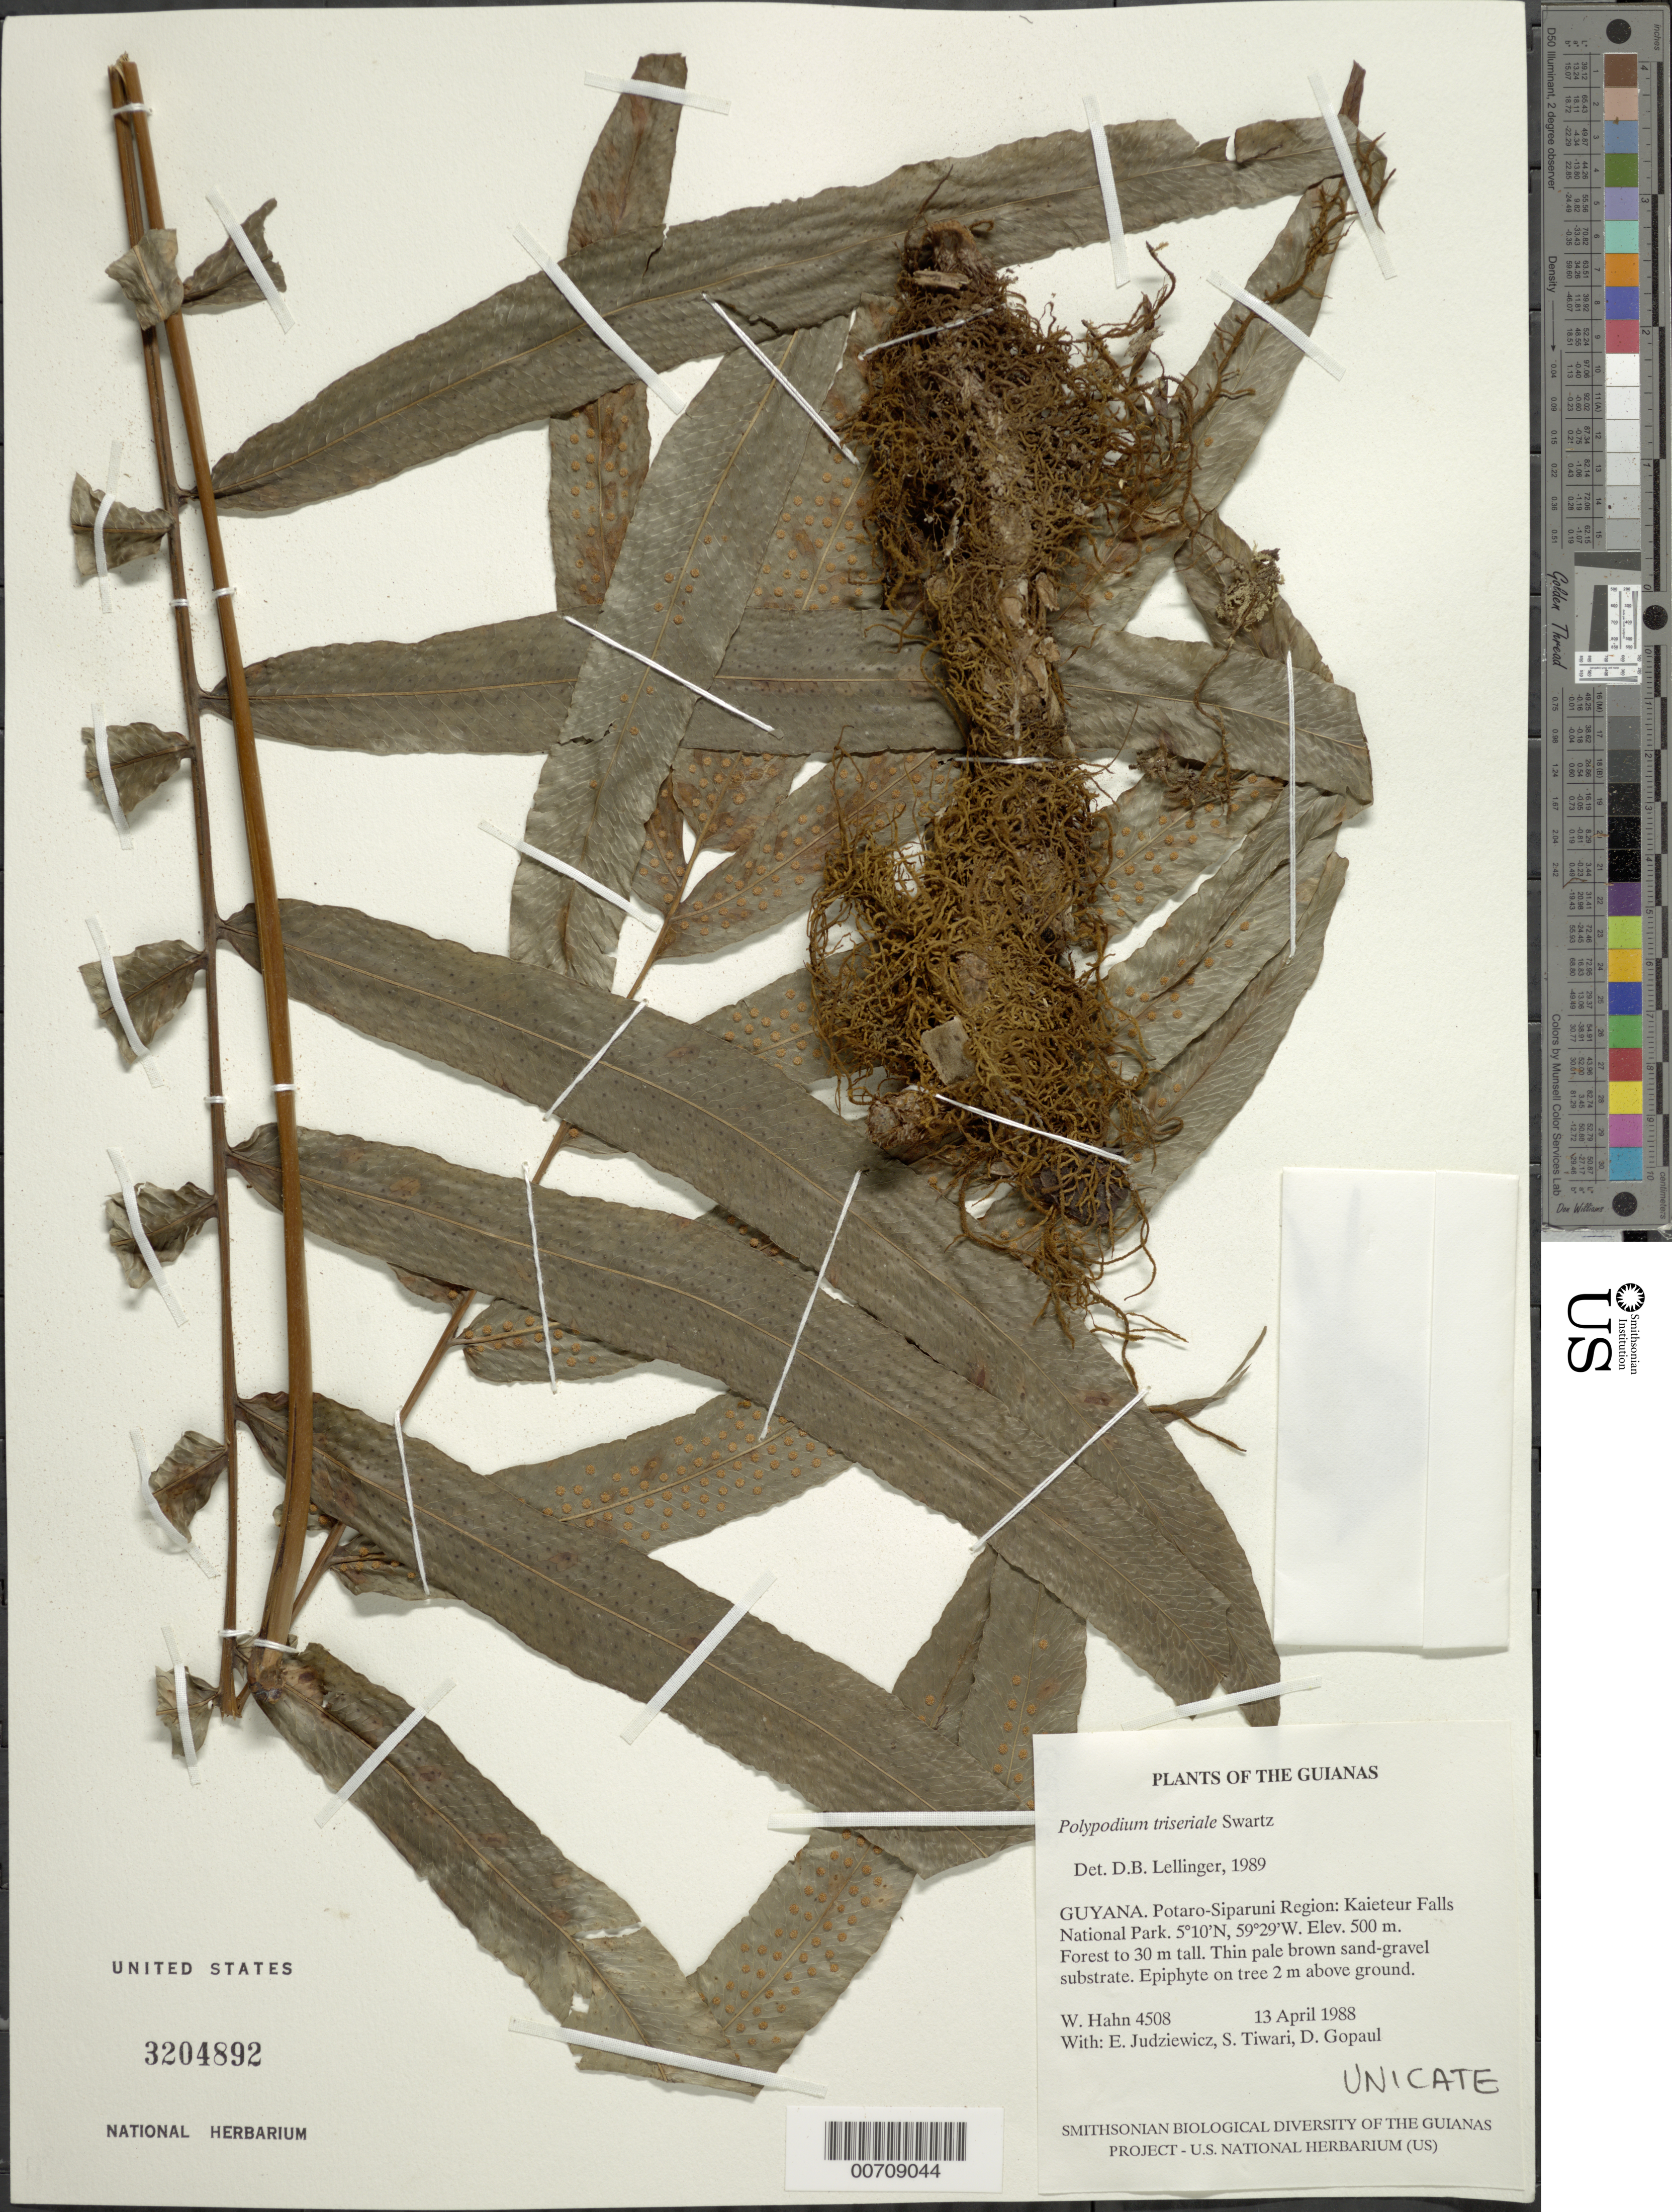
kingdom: Plantae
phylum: Tracheophyta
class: Polypodiopsida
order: Polypodiales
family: Polypodiaceae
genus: Serpocaulon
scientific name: Serpocaulon triseriale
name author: (Sw.) A.R. Sm.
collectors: W. Hahn, E. J. Judziewicz, S. Tiwari & D. Gopaul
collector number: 4508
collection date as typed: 13 April 1988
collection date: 1988-04-13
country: Guyana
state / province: Potaro-Siparuni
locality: Kaieteur Falls National Park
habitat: Forest to 30 m tall. Thin pale brown sand-gravel substrate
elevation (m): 500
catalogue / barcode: US 3204892